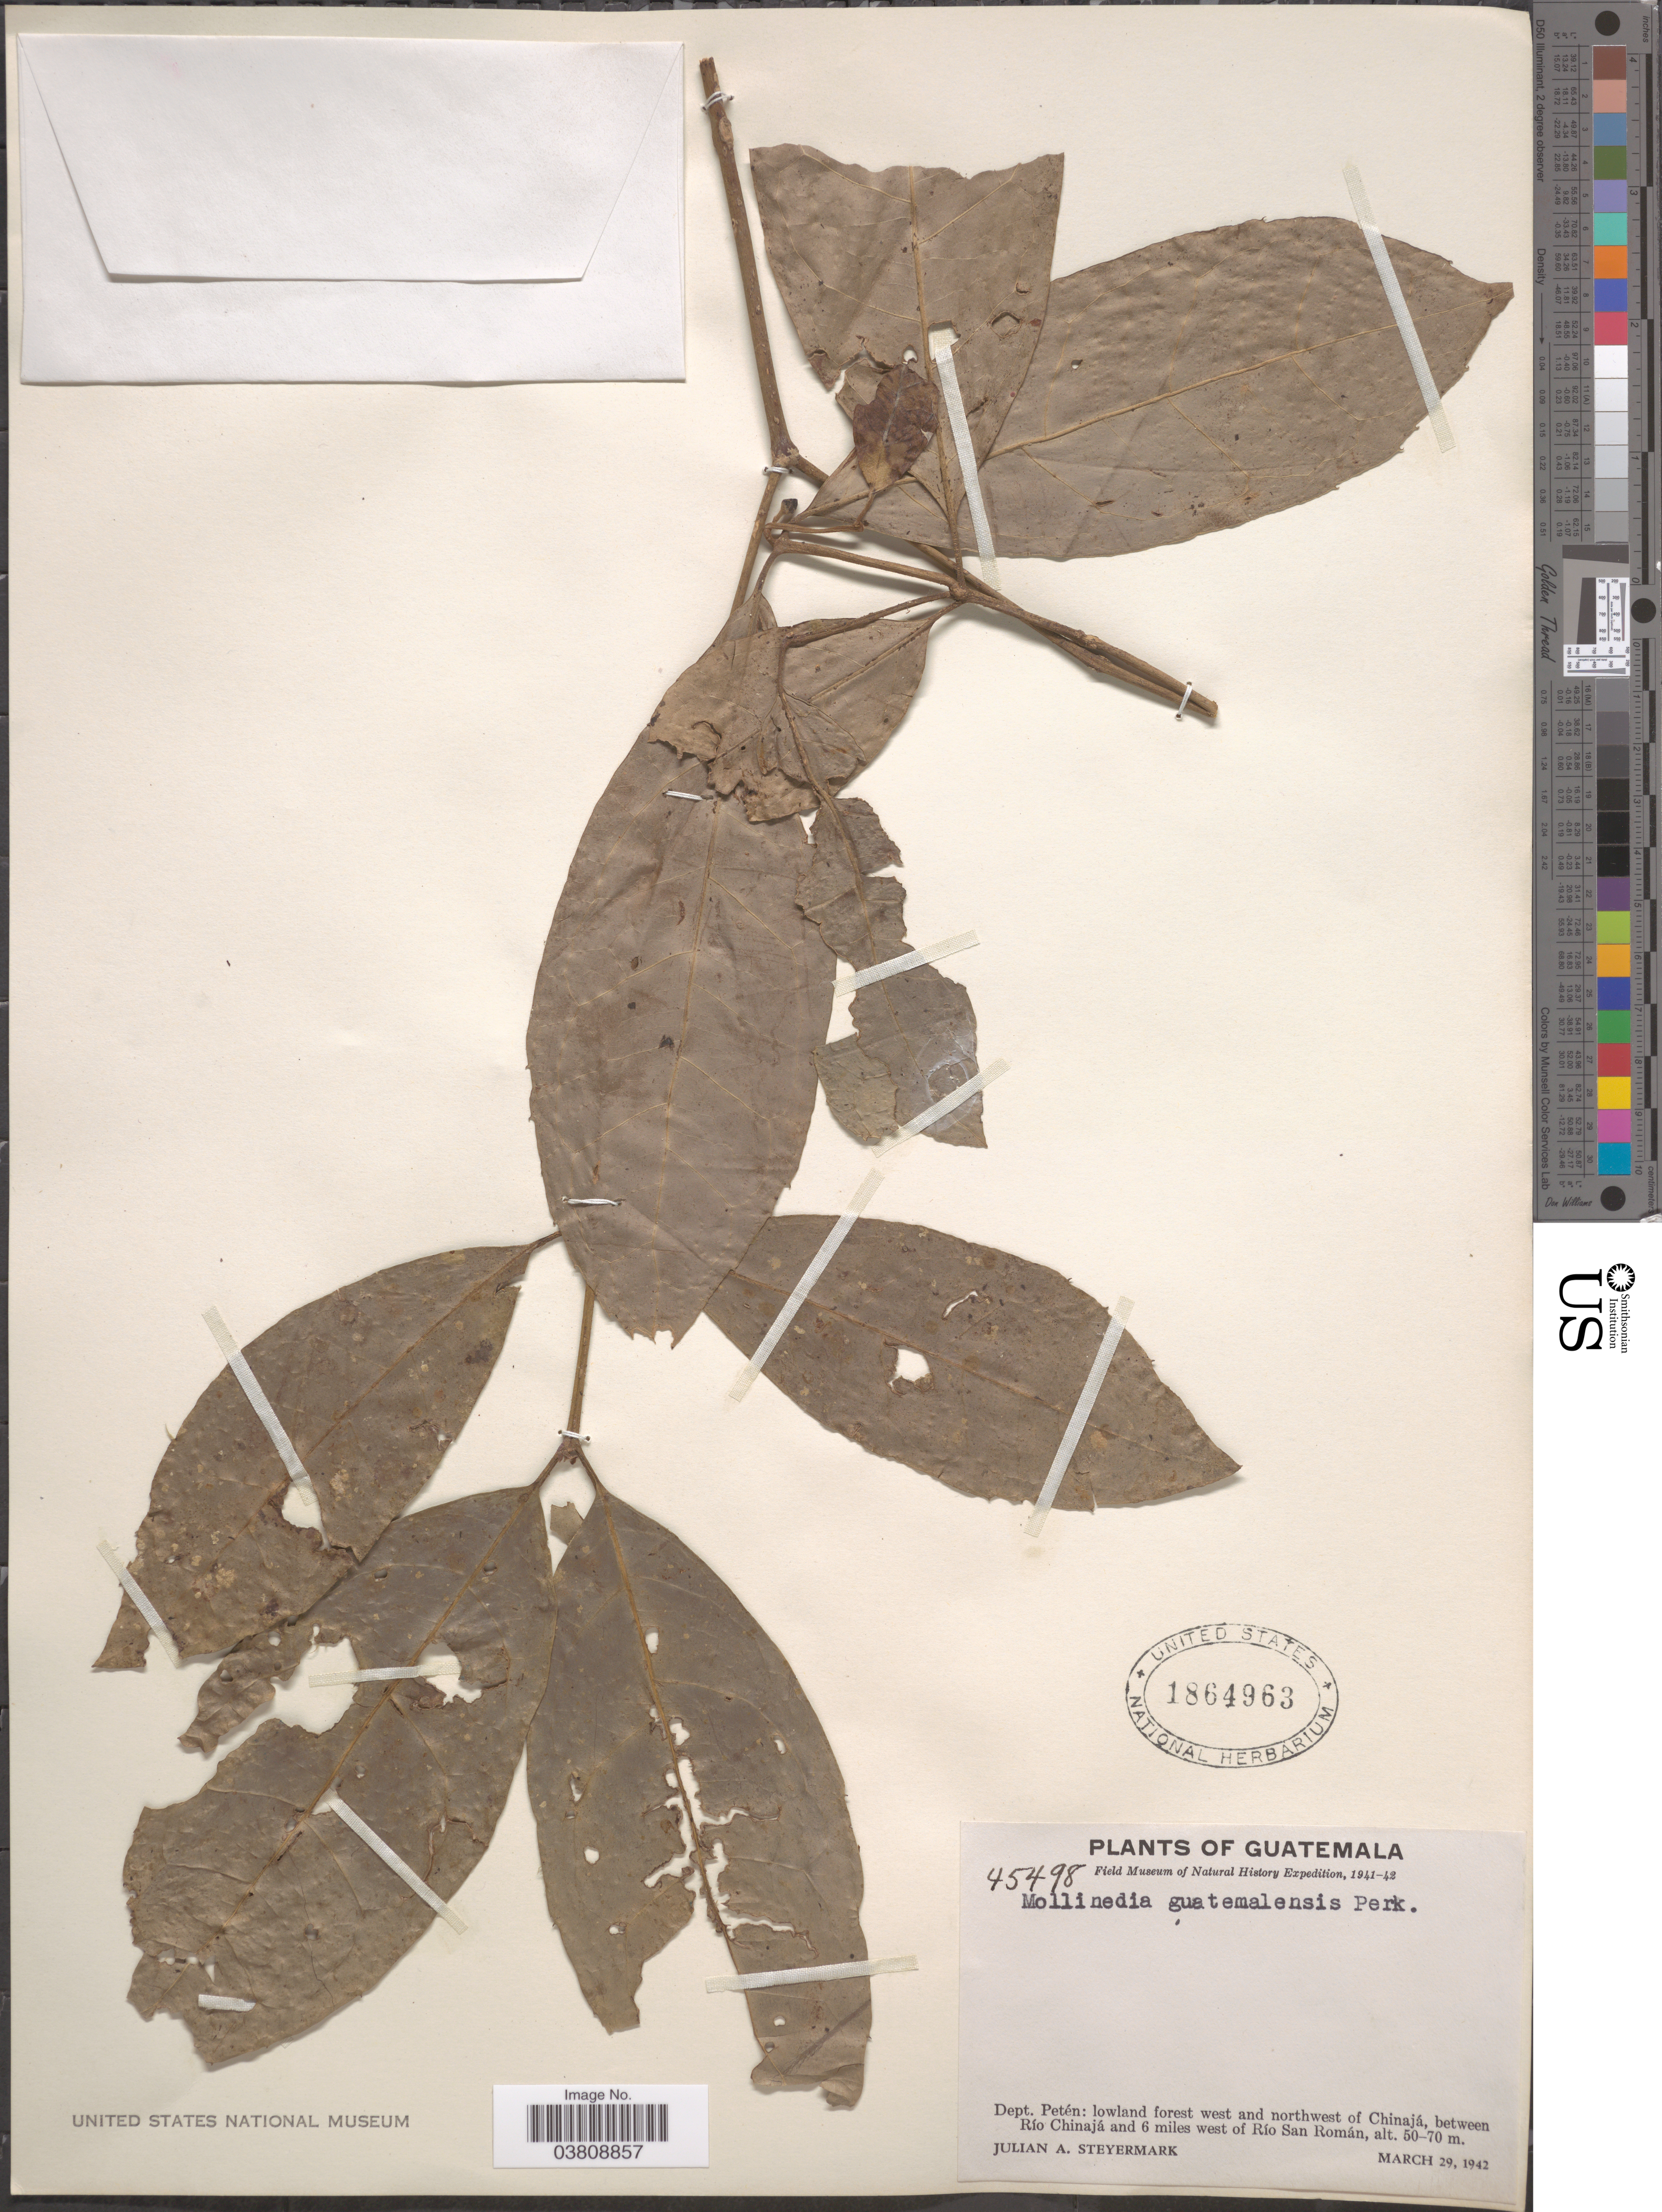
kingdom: Plantae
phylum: Tracheophyta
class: Magnoliopsida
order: Laurales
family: Monimiaceae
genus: Mollinedia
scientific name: Mollinedia guatemalensis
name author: Perkins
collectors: J. Steyermark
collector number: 45498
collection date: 1942-03-29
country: Guatemala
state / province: El Peten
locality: Dept. Petén: lowland west and northwest of Chinajá, between Río Chinajá and 6 miles west of Río San Román.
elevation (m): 50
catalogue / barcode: US 1864963